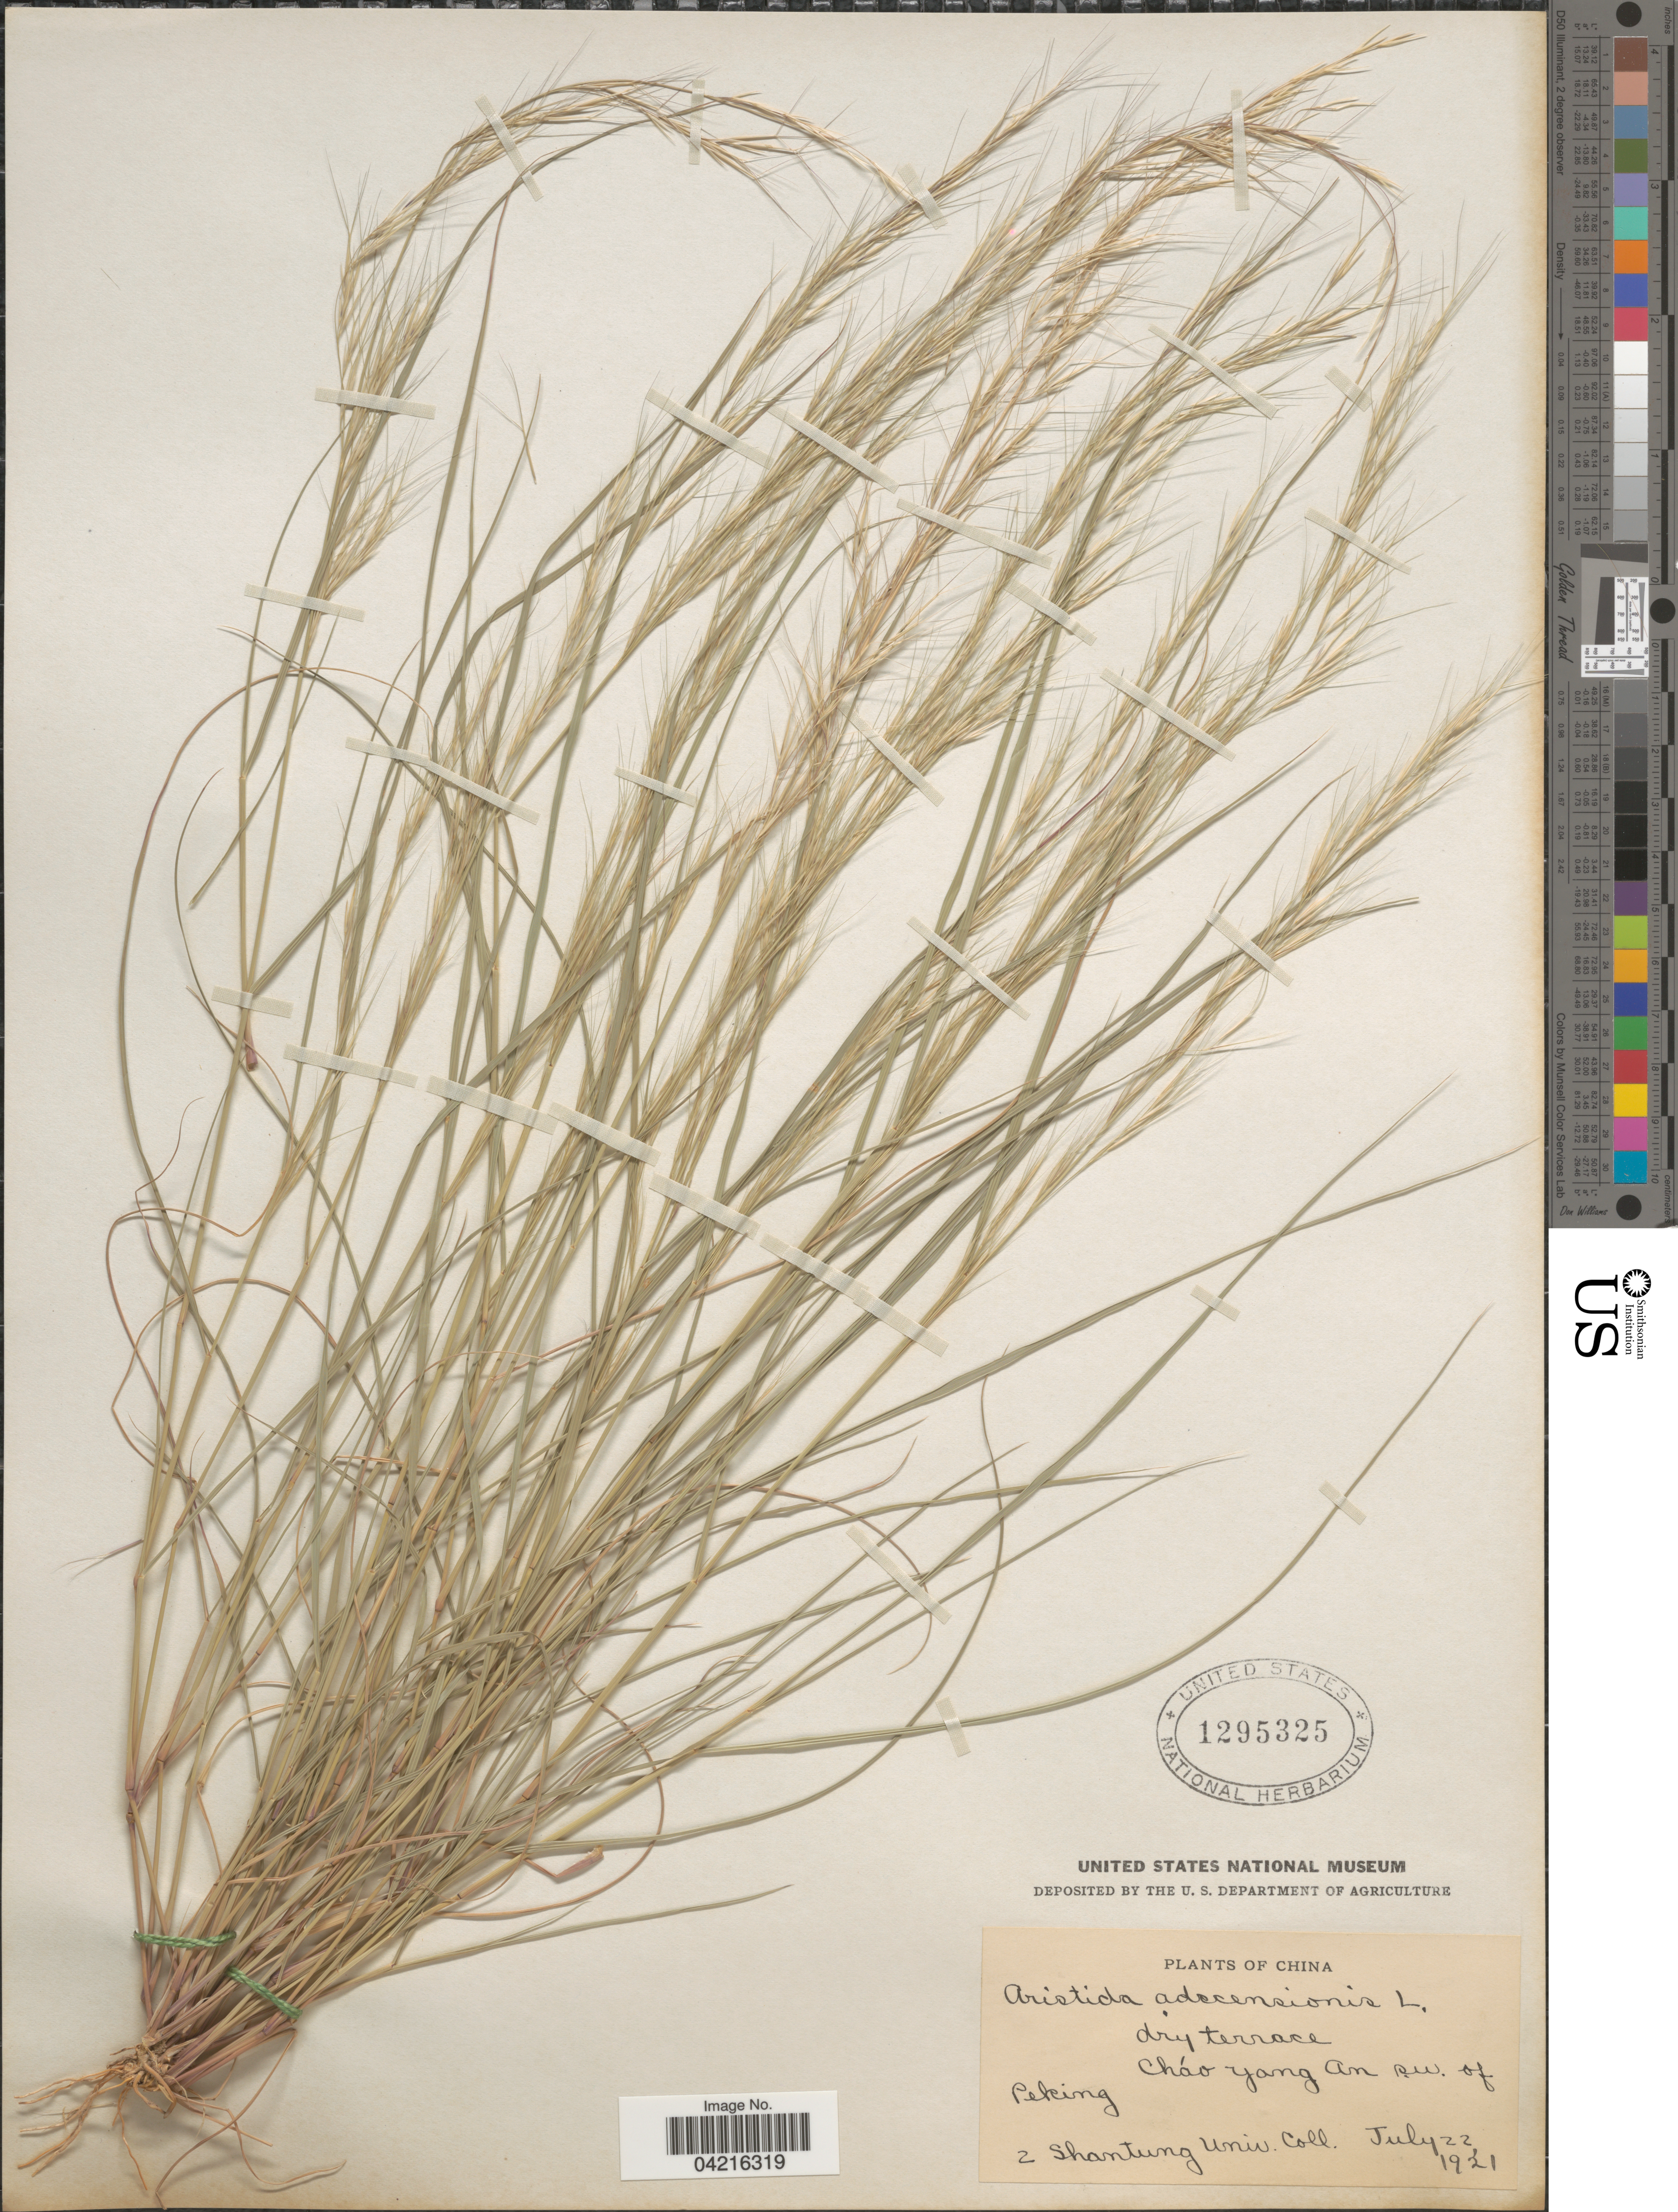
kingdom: Plantae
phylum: Tracheophyta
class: Liliopsida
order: Poales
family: Poaceae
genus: Aristida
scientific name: Aristida adscensionis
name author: L.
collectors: Shantung University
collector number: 2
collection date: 1921-07-22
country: China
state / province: Beijing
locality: Dry terrace Cháo Yang An S.W. of Peking.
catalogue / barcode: US 1295325